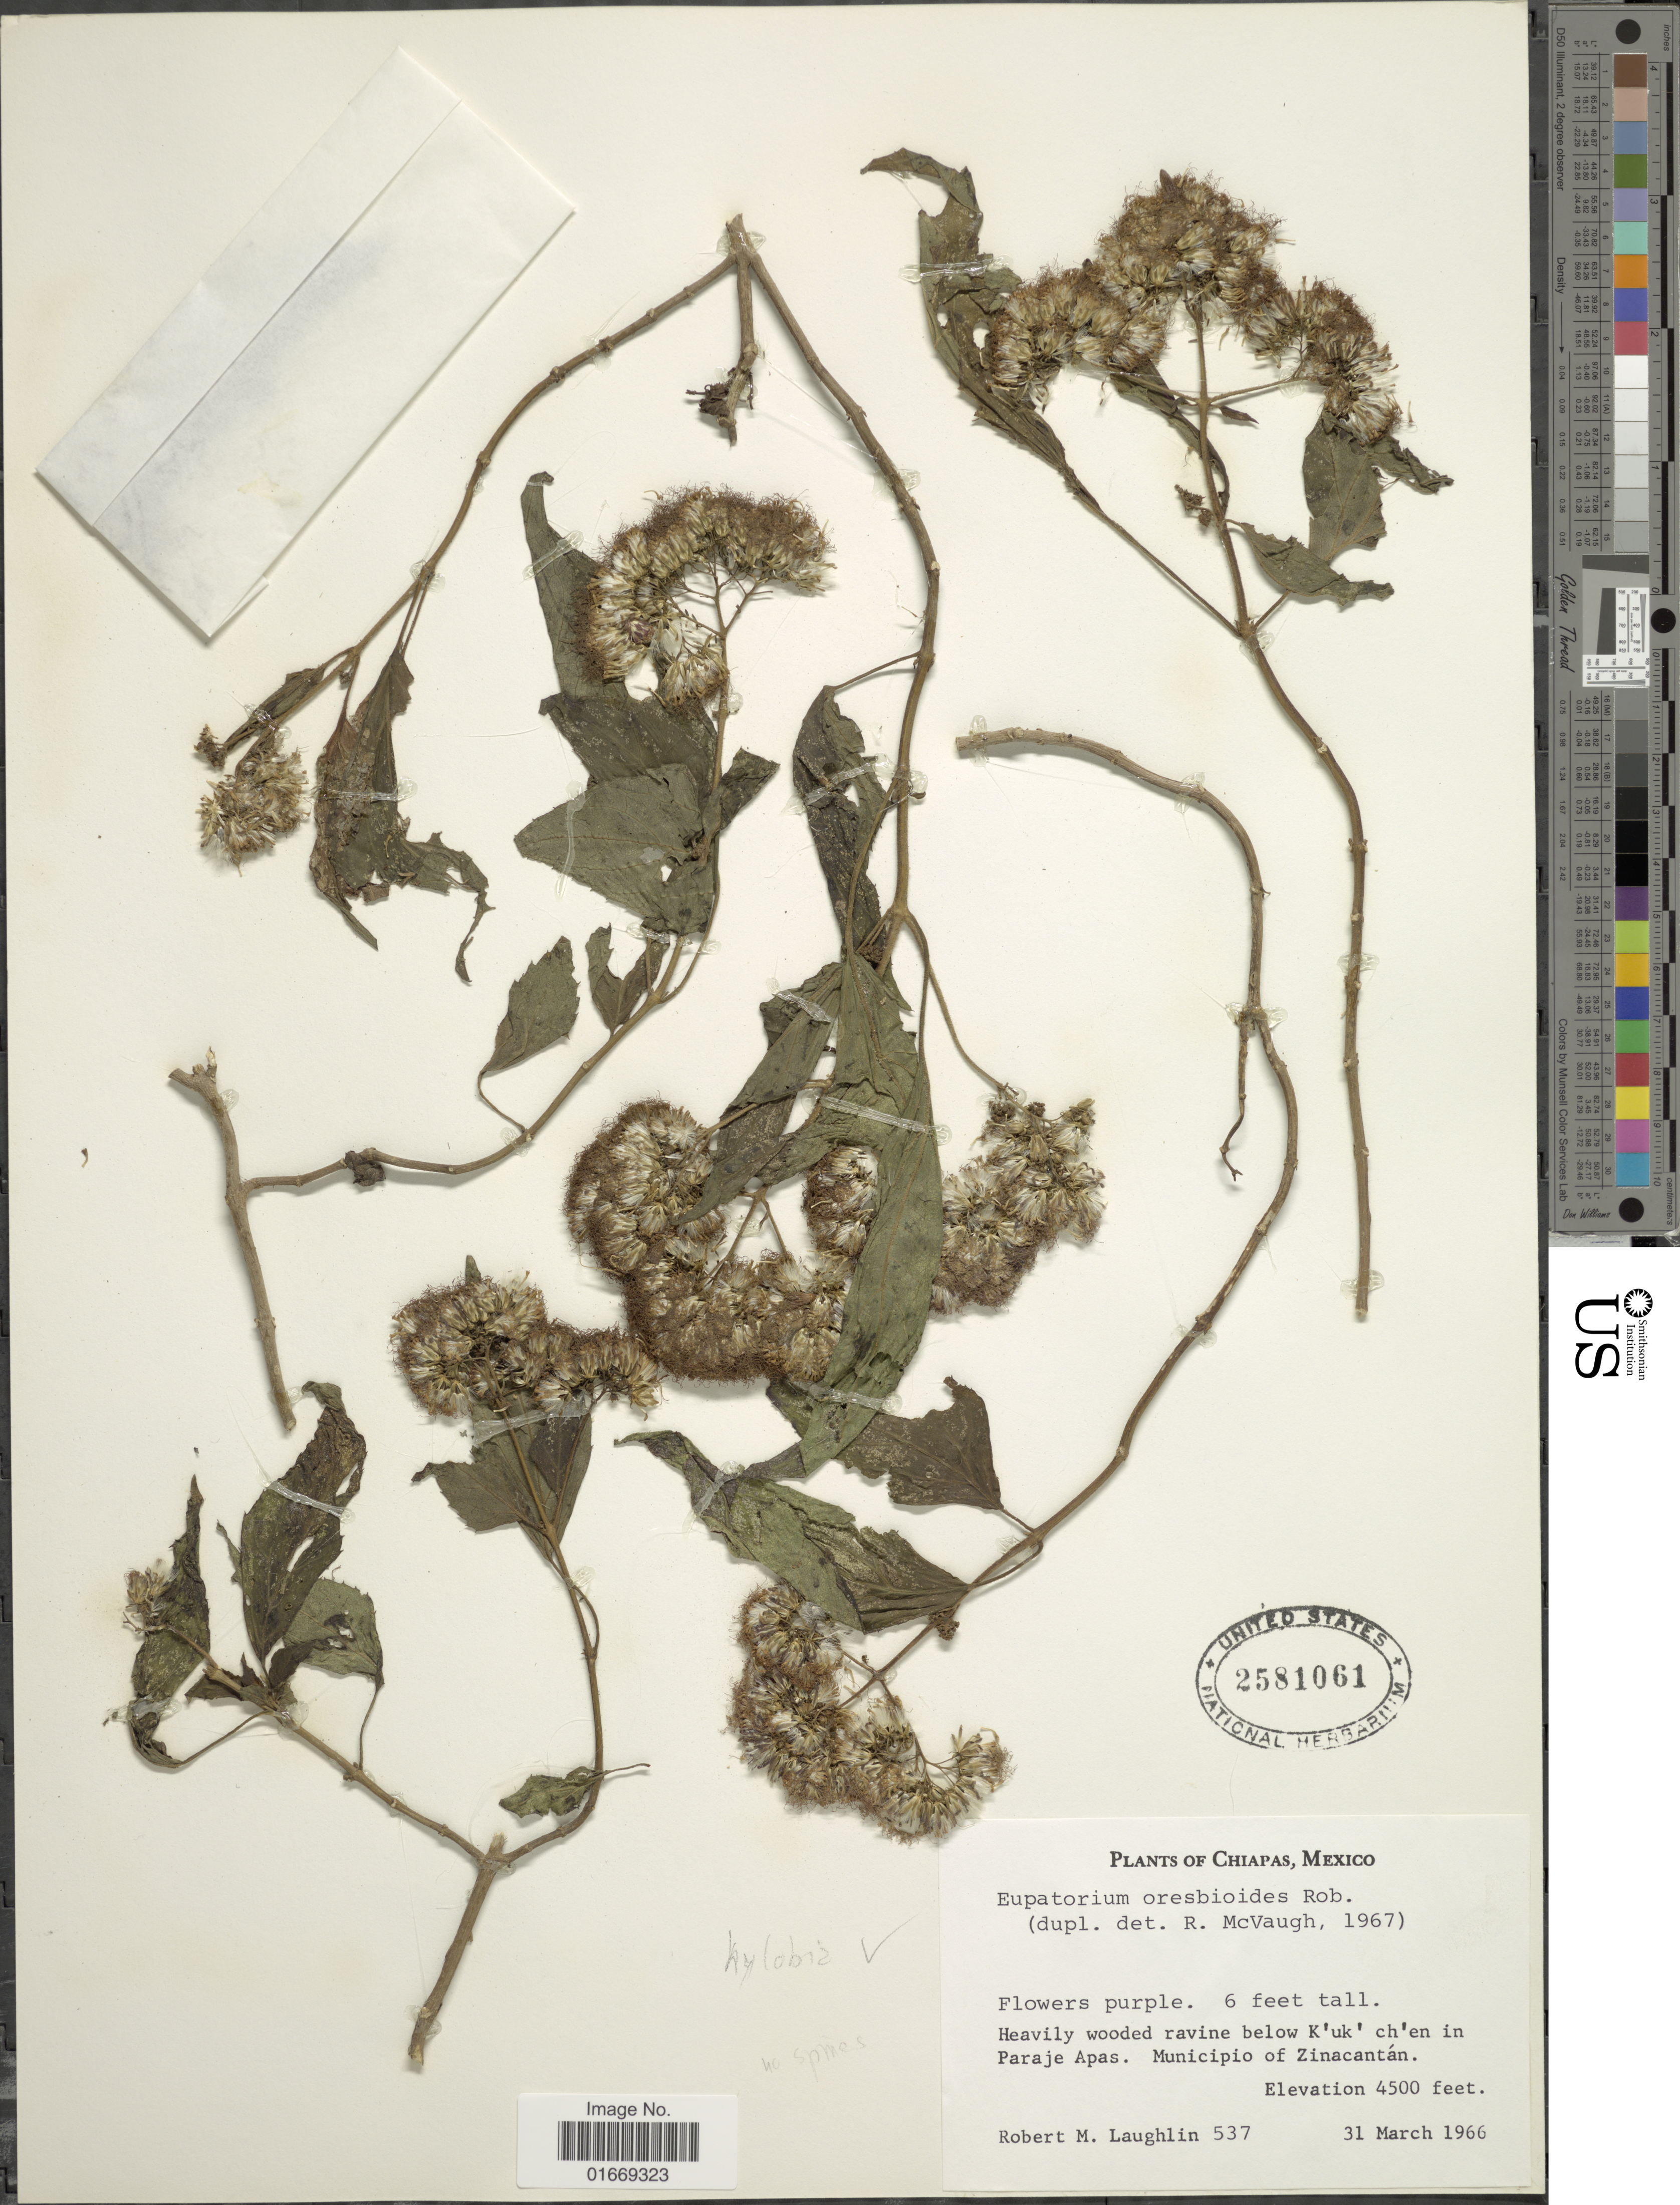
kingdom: Plantae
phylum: Tracheophyta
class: Magnoliopsida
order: Asterales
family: Asteraceae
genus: Bartlettina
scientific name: Bartlettina hylobia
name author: (B.L. Rob.) R.M. King & H. Rob.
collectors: R. M. Laughlin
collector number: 537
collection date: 1966-03-31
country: Mexico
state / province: Chiapas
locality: Paraje Apas. Municipio of Zinacantán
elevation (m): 1372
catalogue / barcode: US 2581061